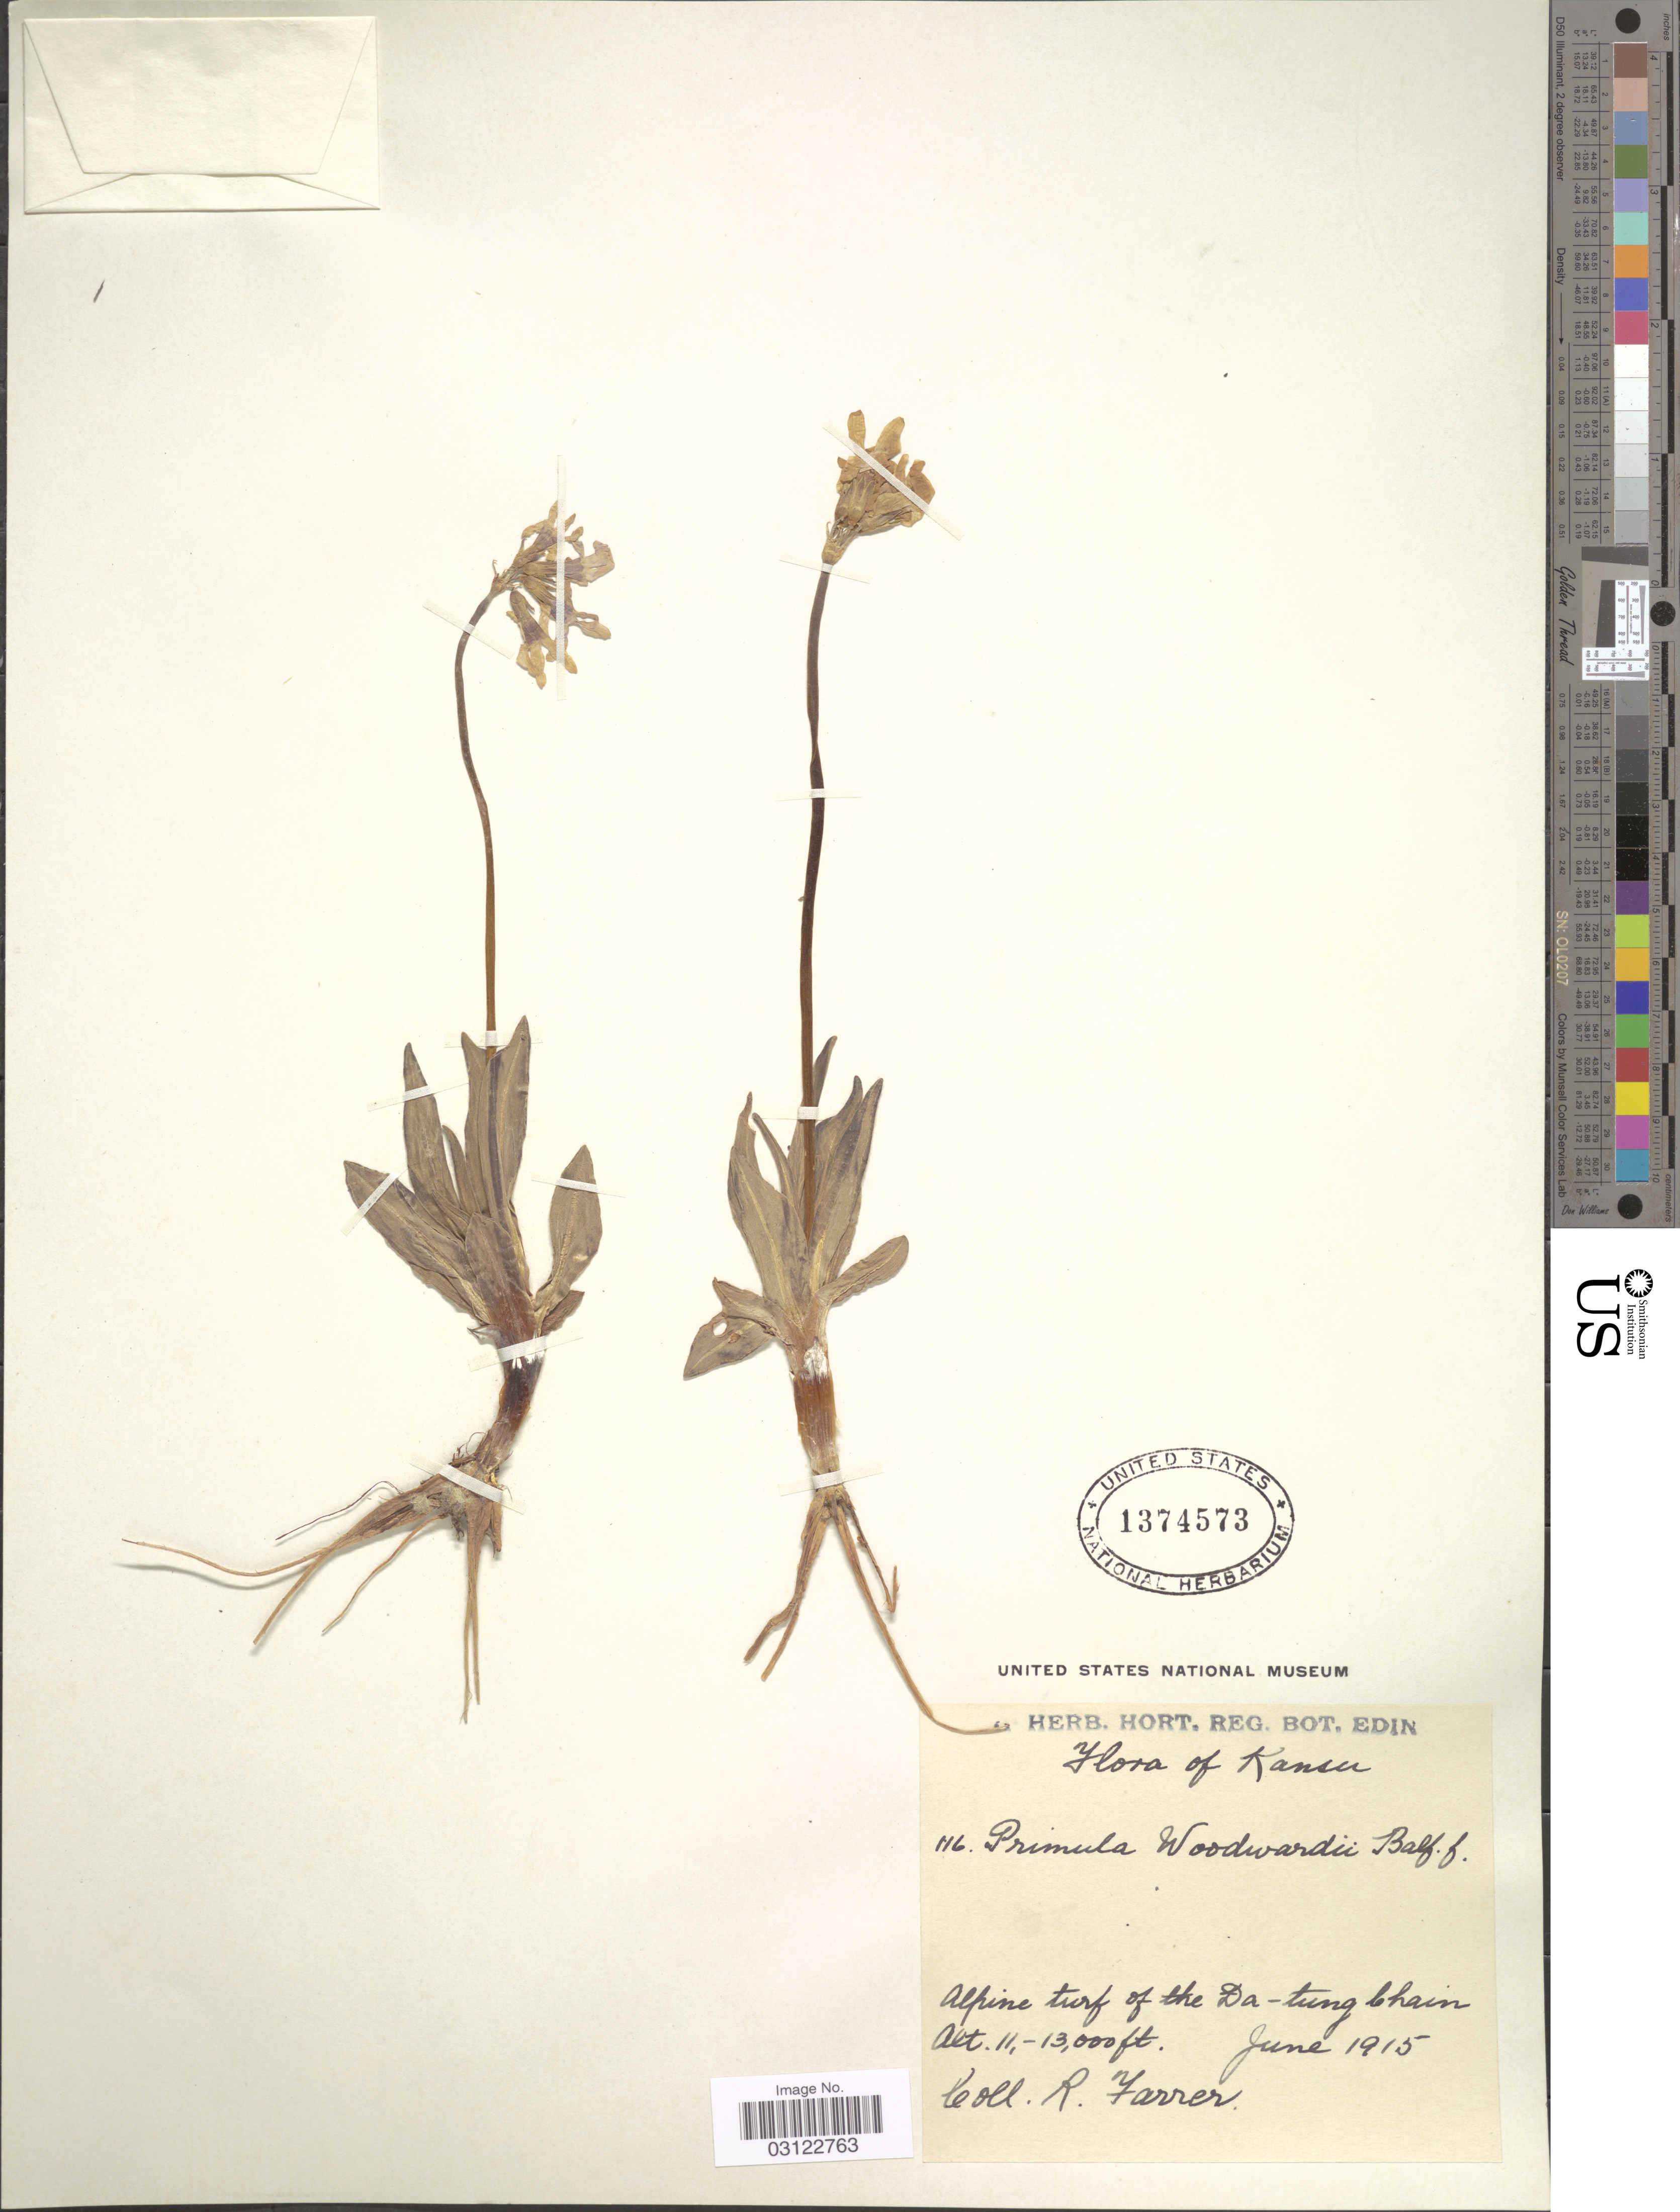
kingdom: Plantae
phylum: Tracheophyta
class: Magnoliopsida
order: Ericales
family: Primulaceae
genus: Primula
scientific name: Primula woodwardii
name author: Balf. f.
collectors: R. Farrer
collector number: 116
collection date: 1915-06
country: China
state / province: Gansu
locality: Kansu. Alpine turf of the Da-tung Chain.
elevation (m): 3353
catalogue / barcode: US 1374573